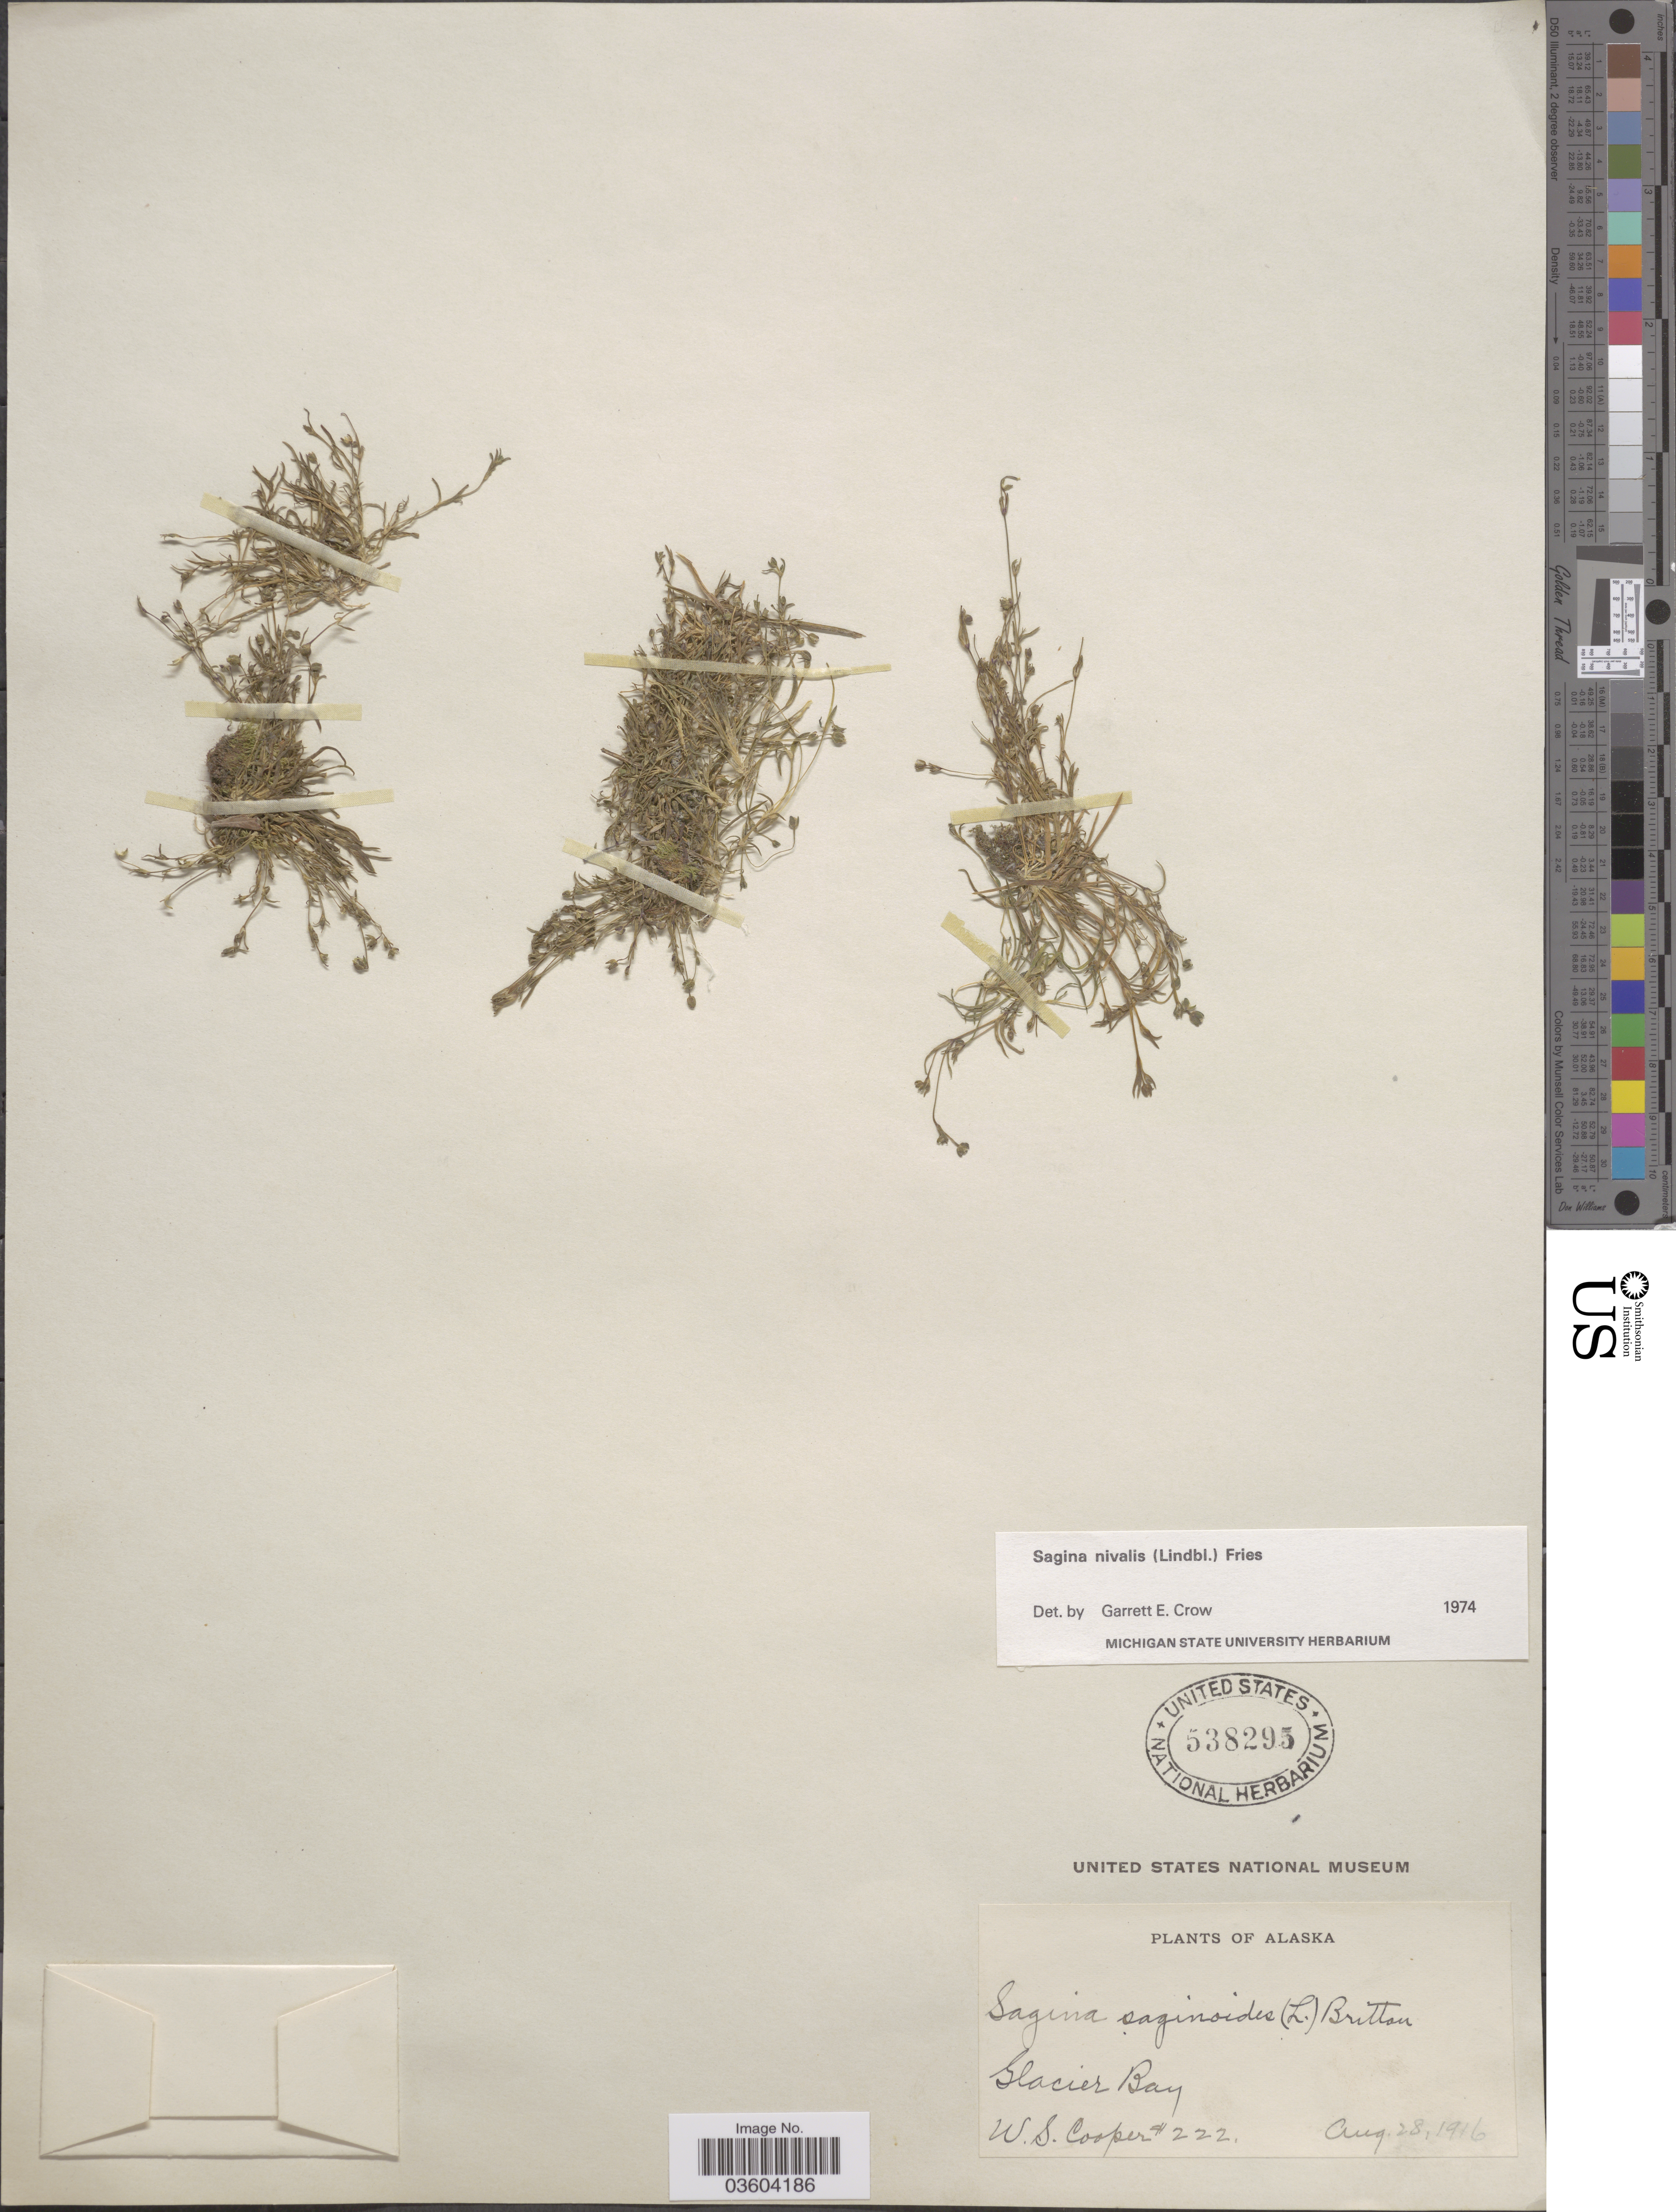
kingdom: Plantae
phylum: Tracheophyta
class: Magnoliopsida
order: Caryophyllales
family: Caryophyllaceae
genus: Sagina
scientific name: Sagina nivalis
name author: (Lindblom) Fr.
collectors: W. Cooper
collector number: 222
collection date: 1916-08-28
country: United States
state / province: Alaska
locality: Glacier Bay.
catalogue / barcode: US 538295